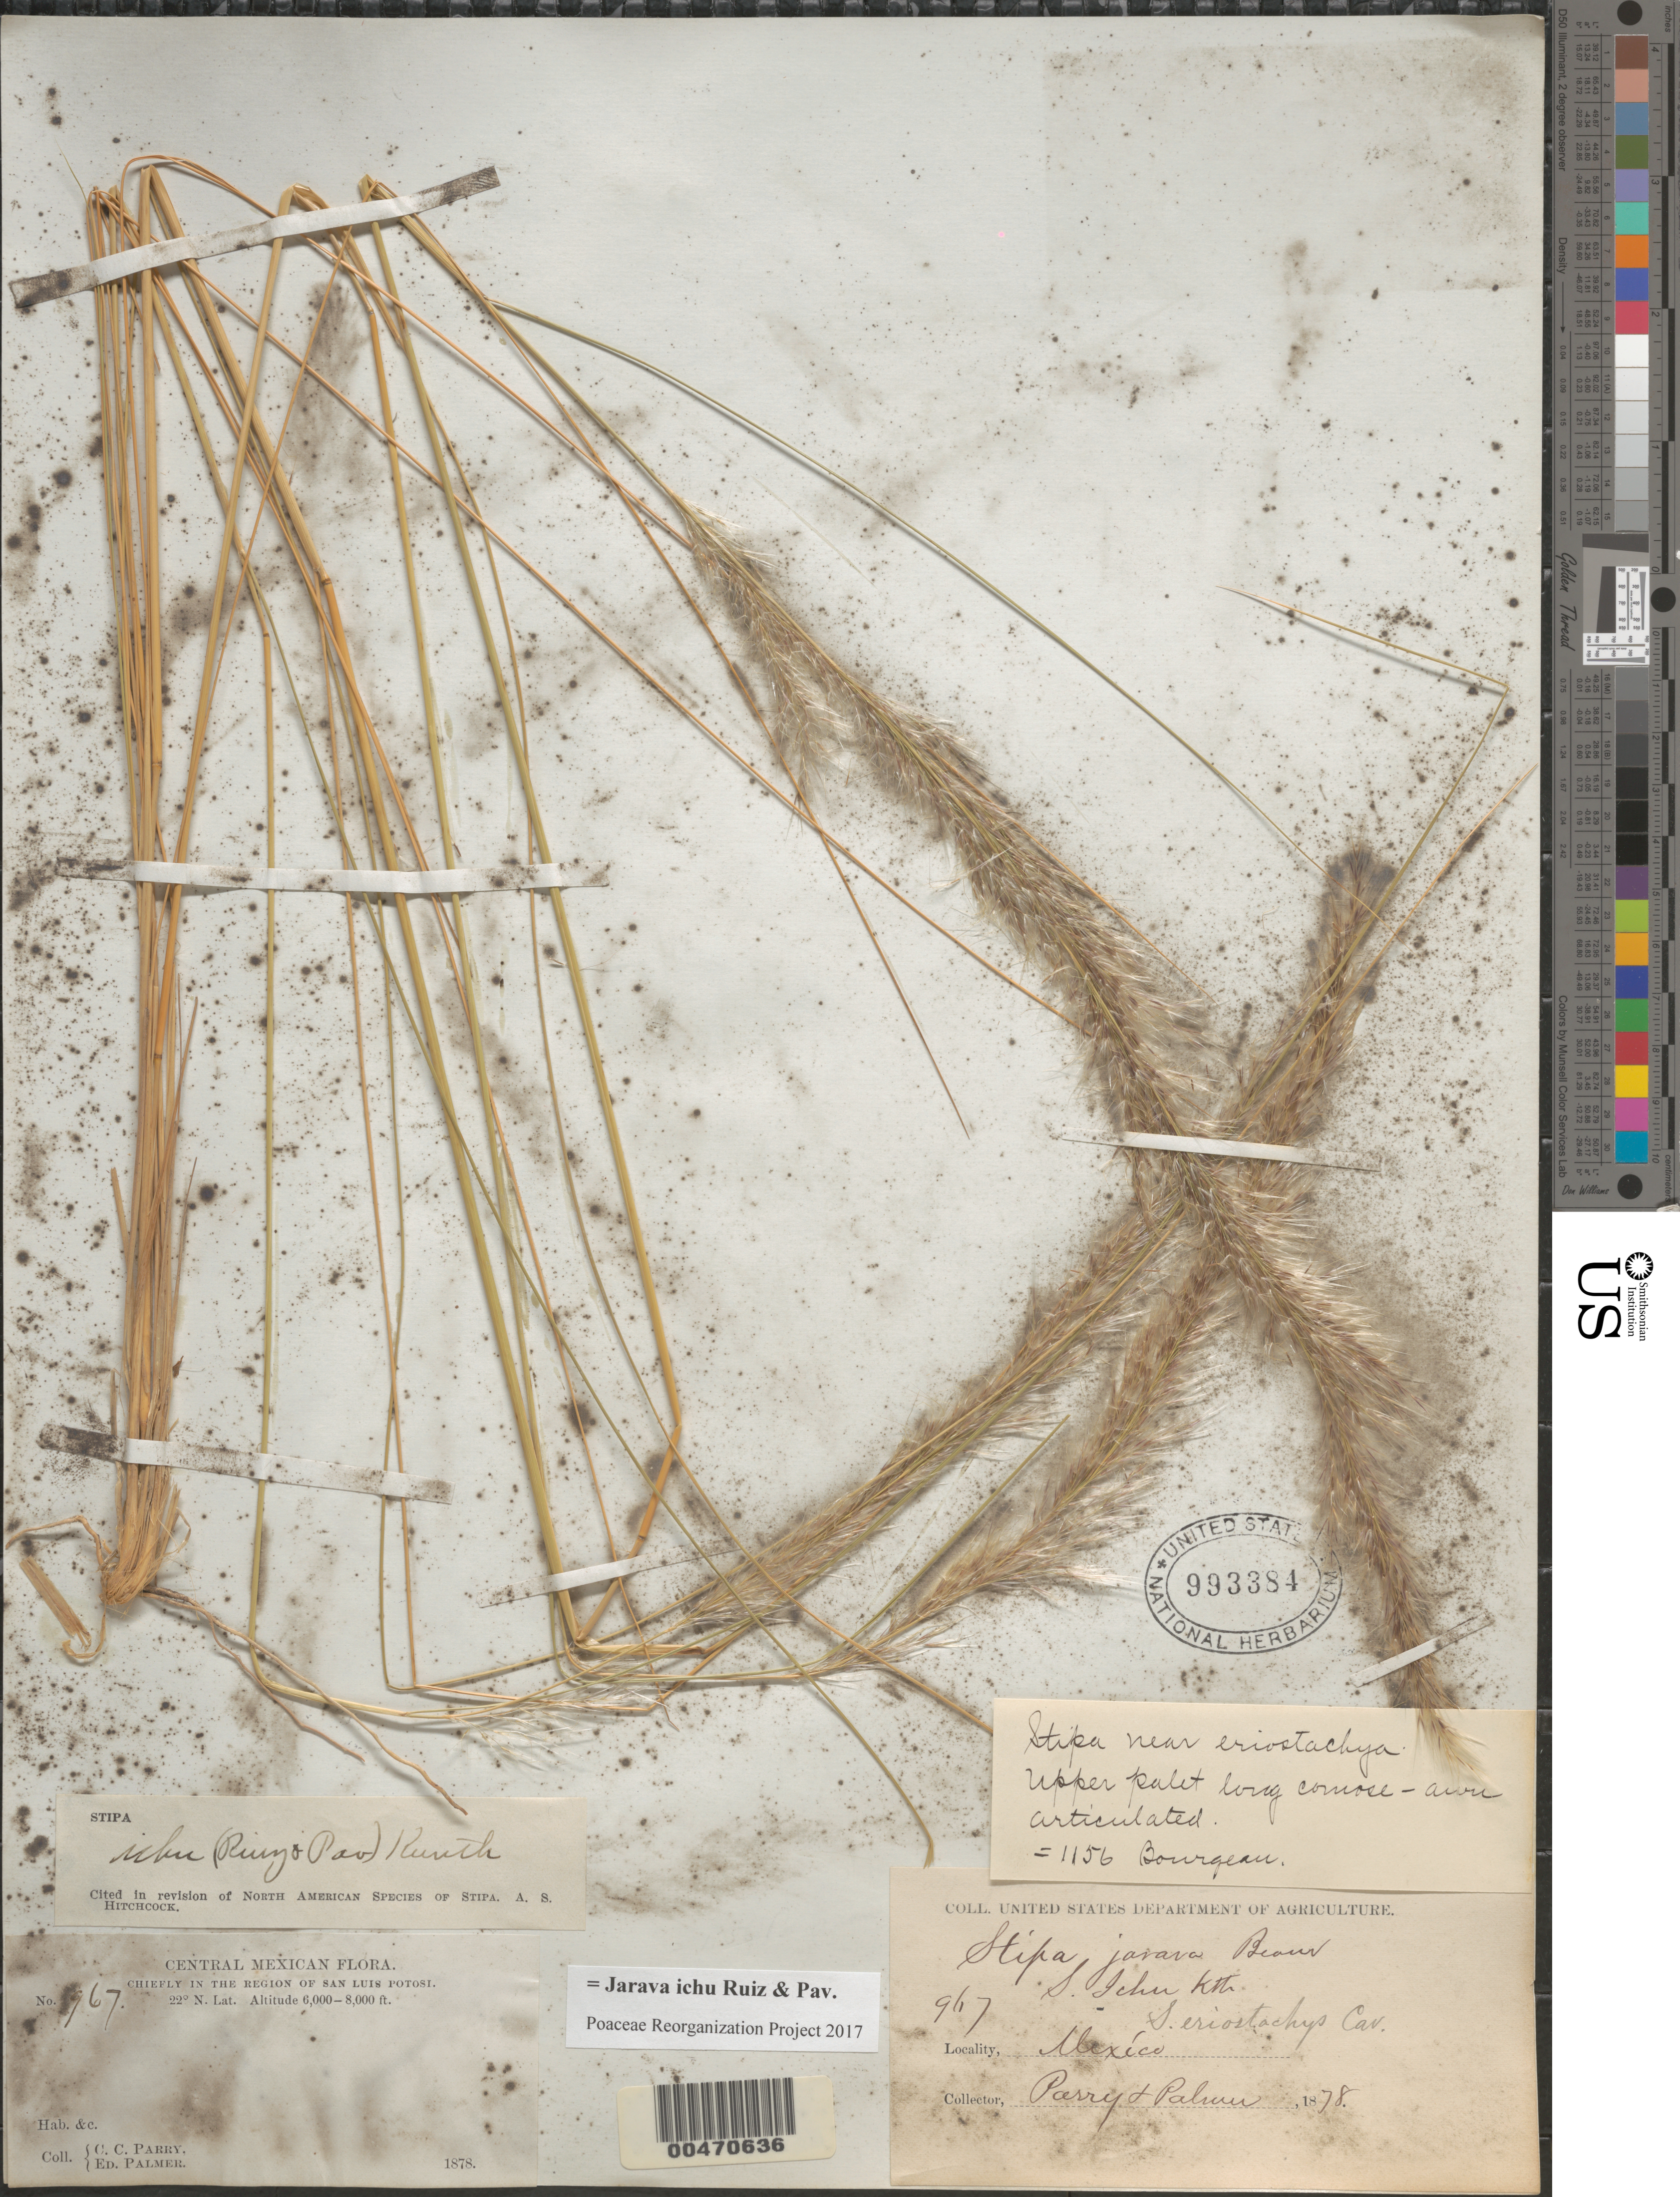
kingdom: Plantae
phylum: Tracheophyta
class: Liliopsida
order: Poales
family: Poaceae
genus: Jarava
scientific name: Jarava ichu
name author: Ruiz & Pav.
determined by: Poaceae Reorganization Project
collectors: C. C. Parry & E. Palmer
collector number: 967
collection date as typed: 1878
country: Mexico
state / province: San Luis Potosi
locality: (lat/long recorded as: lat=22:0:0:N long=:::W)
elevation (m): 1829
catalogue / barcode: US 993384